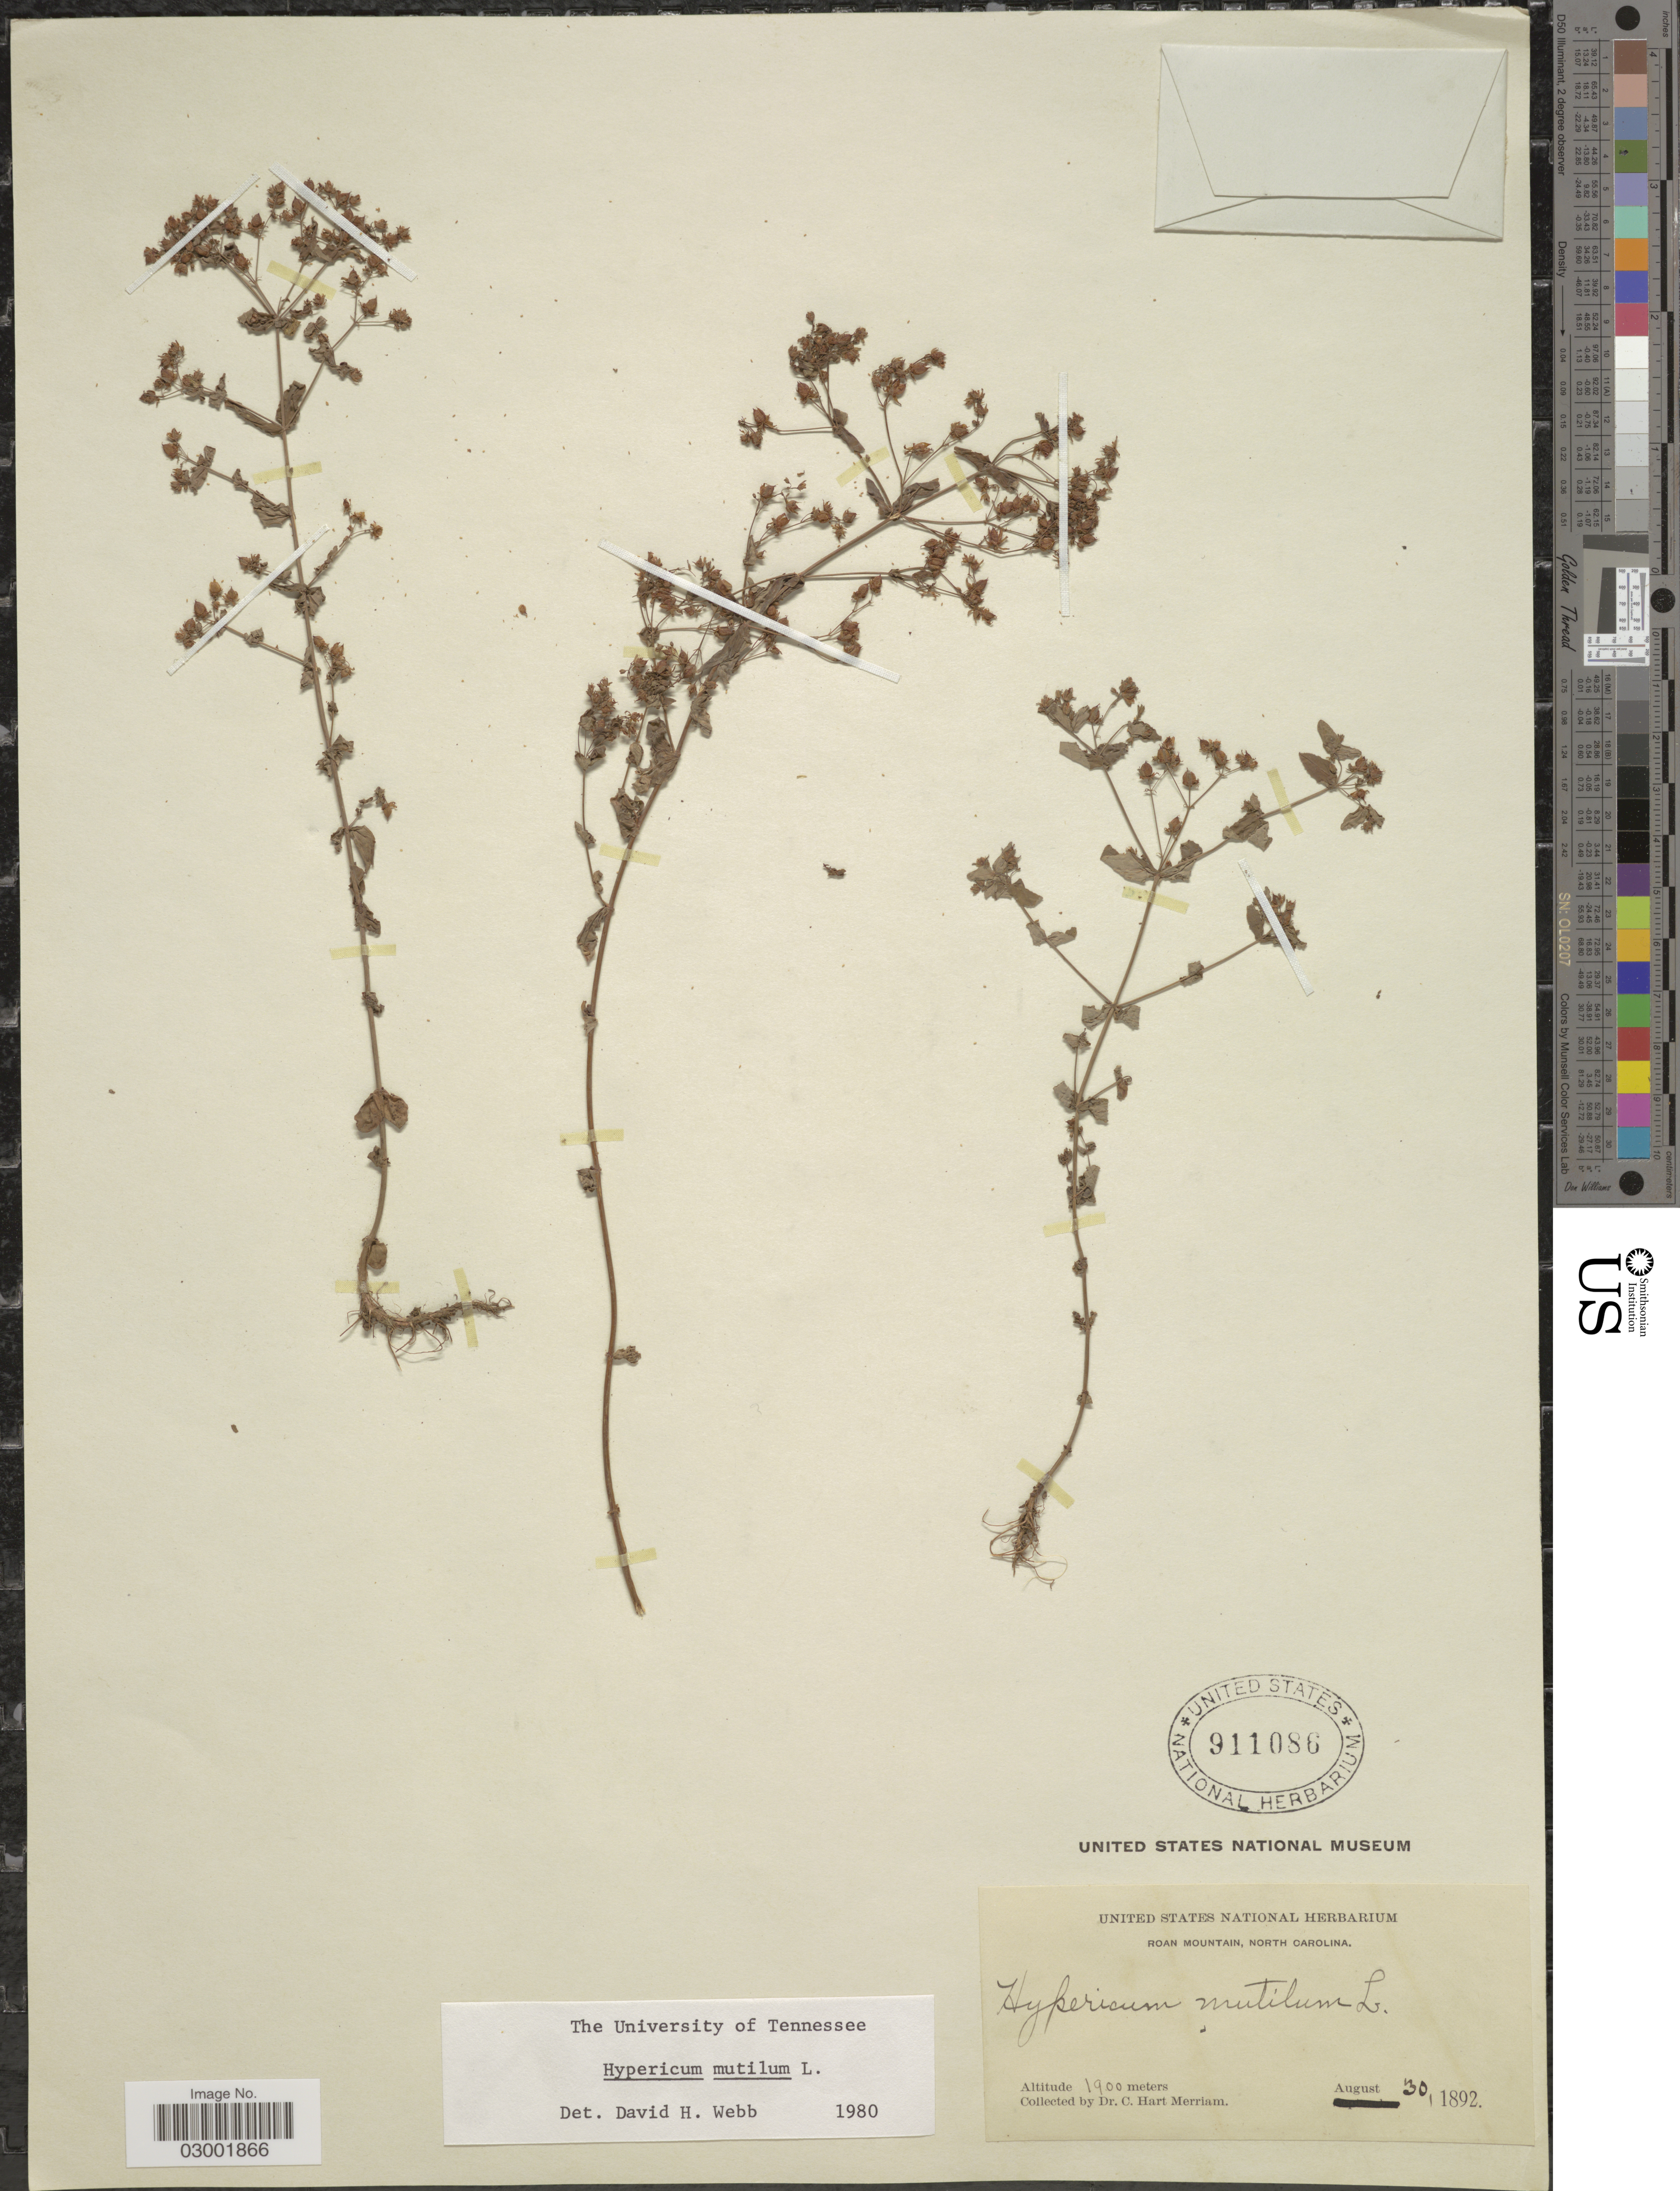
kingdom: Plantae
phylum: Tracheophyta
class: Magnoliopsida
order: Malpighiales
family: Hypericaceae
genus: Hypericum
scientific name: Hypericum mutilum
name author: L.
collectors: C. Merriam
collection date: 1892-08-30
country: United States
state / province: North Carolina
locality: Roan Mountain.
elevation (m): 1900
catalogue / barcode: US 911086